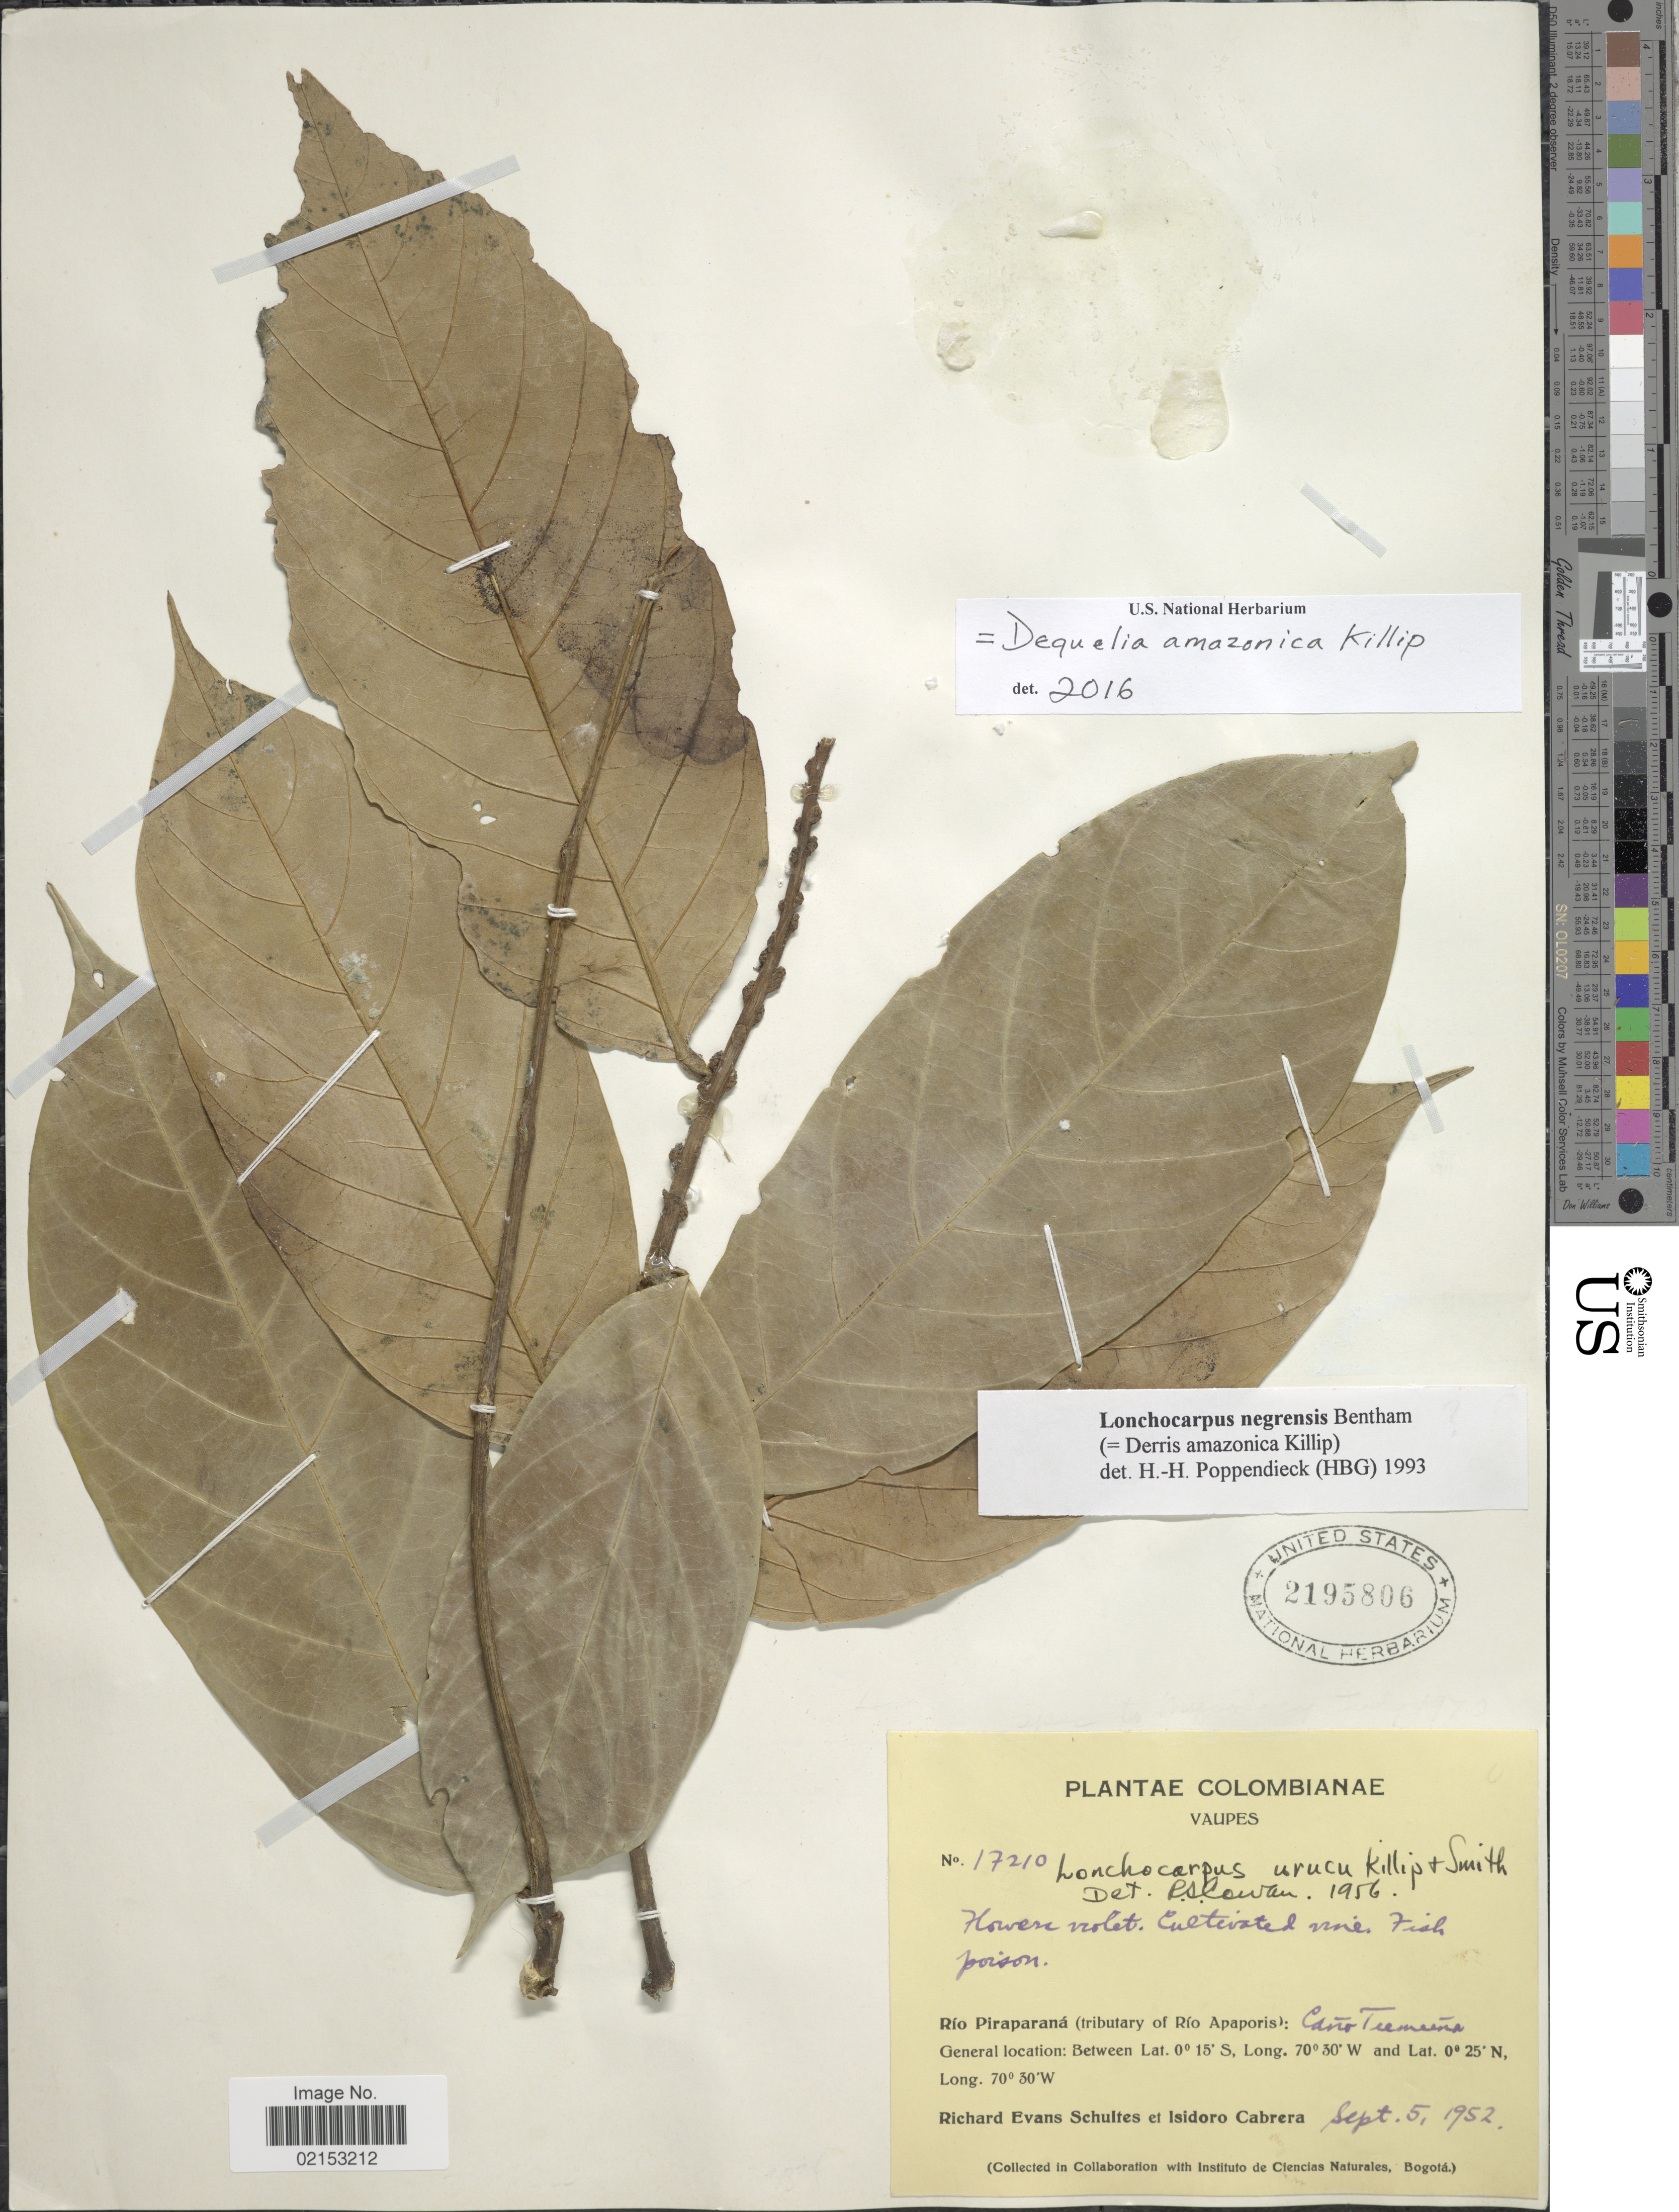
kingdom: Plantae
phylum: Tracheophyta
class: Magnoliopsida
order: Fabales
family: Fabaceae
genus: Deguelia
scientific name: Deguelia amazonica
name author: Killip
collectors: R. E. Schultes & I. Cabrera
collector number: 17210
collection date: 1952-09-05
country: Colombia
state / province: Vaupés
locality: Colombianae, Rio Piraparana (tributary of Rio Apaporis): Cano Teemeena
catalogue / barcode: US 2195806